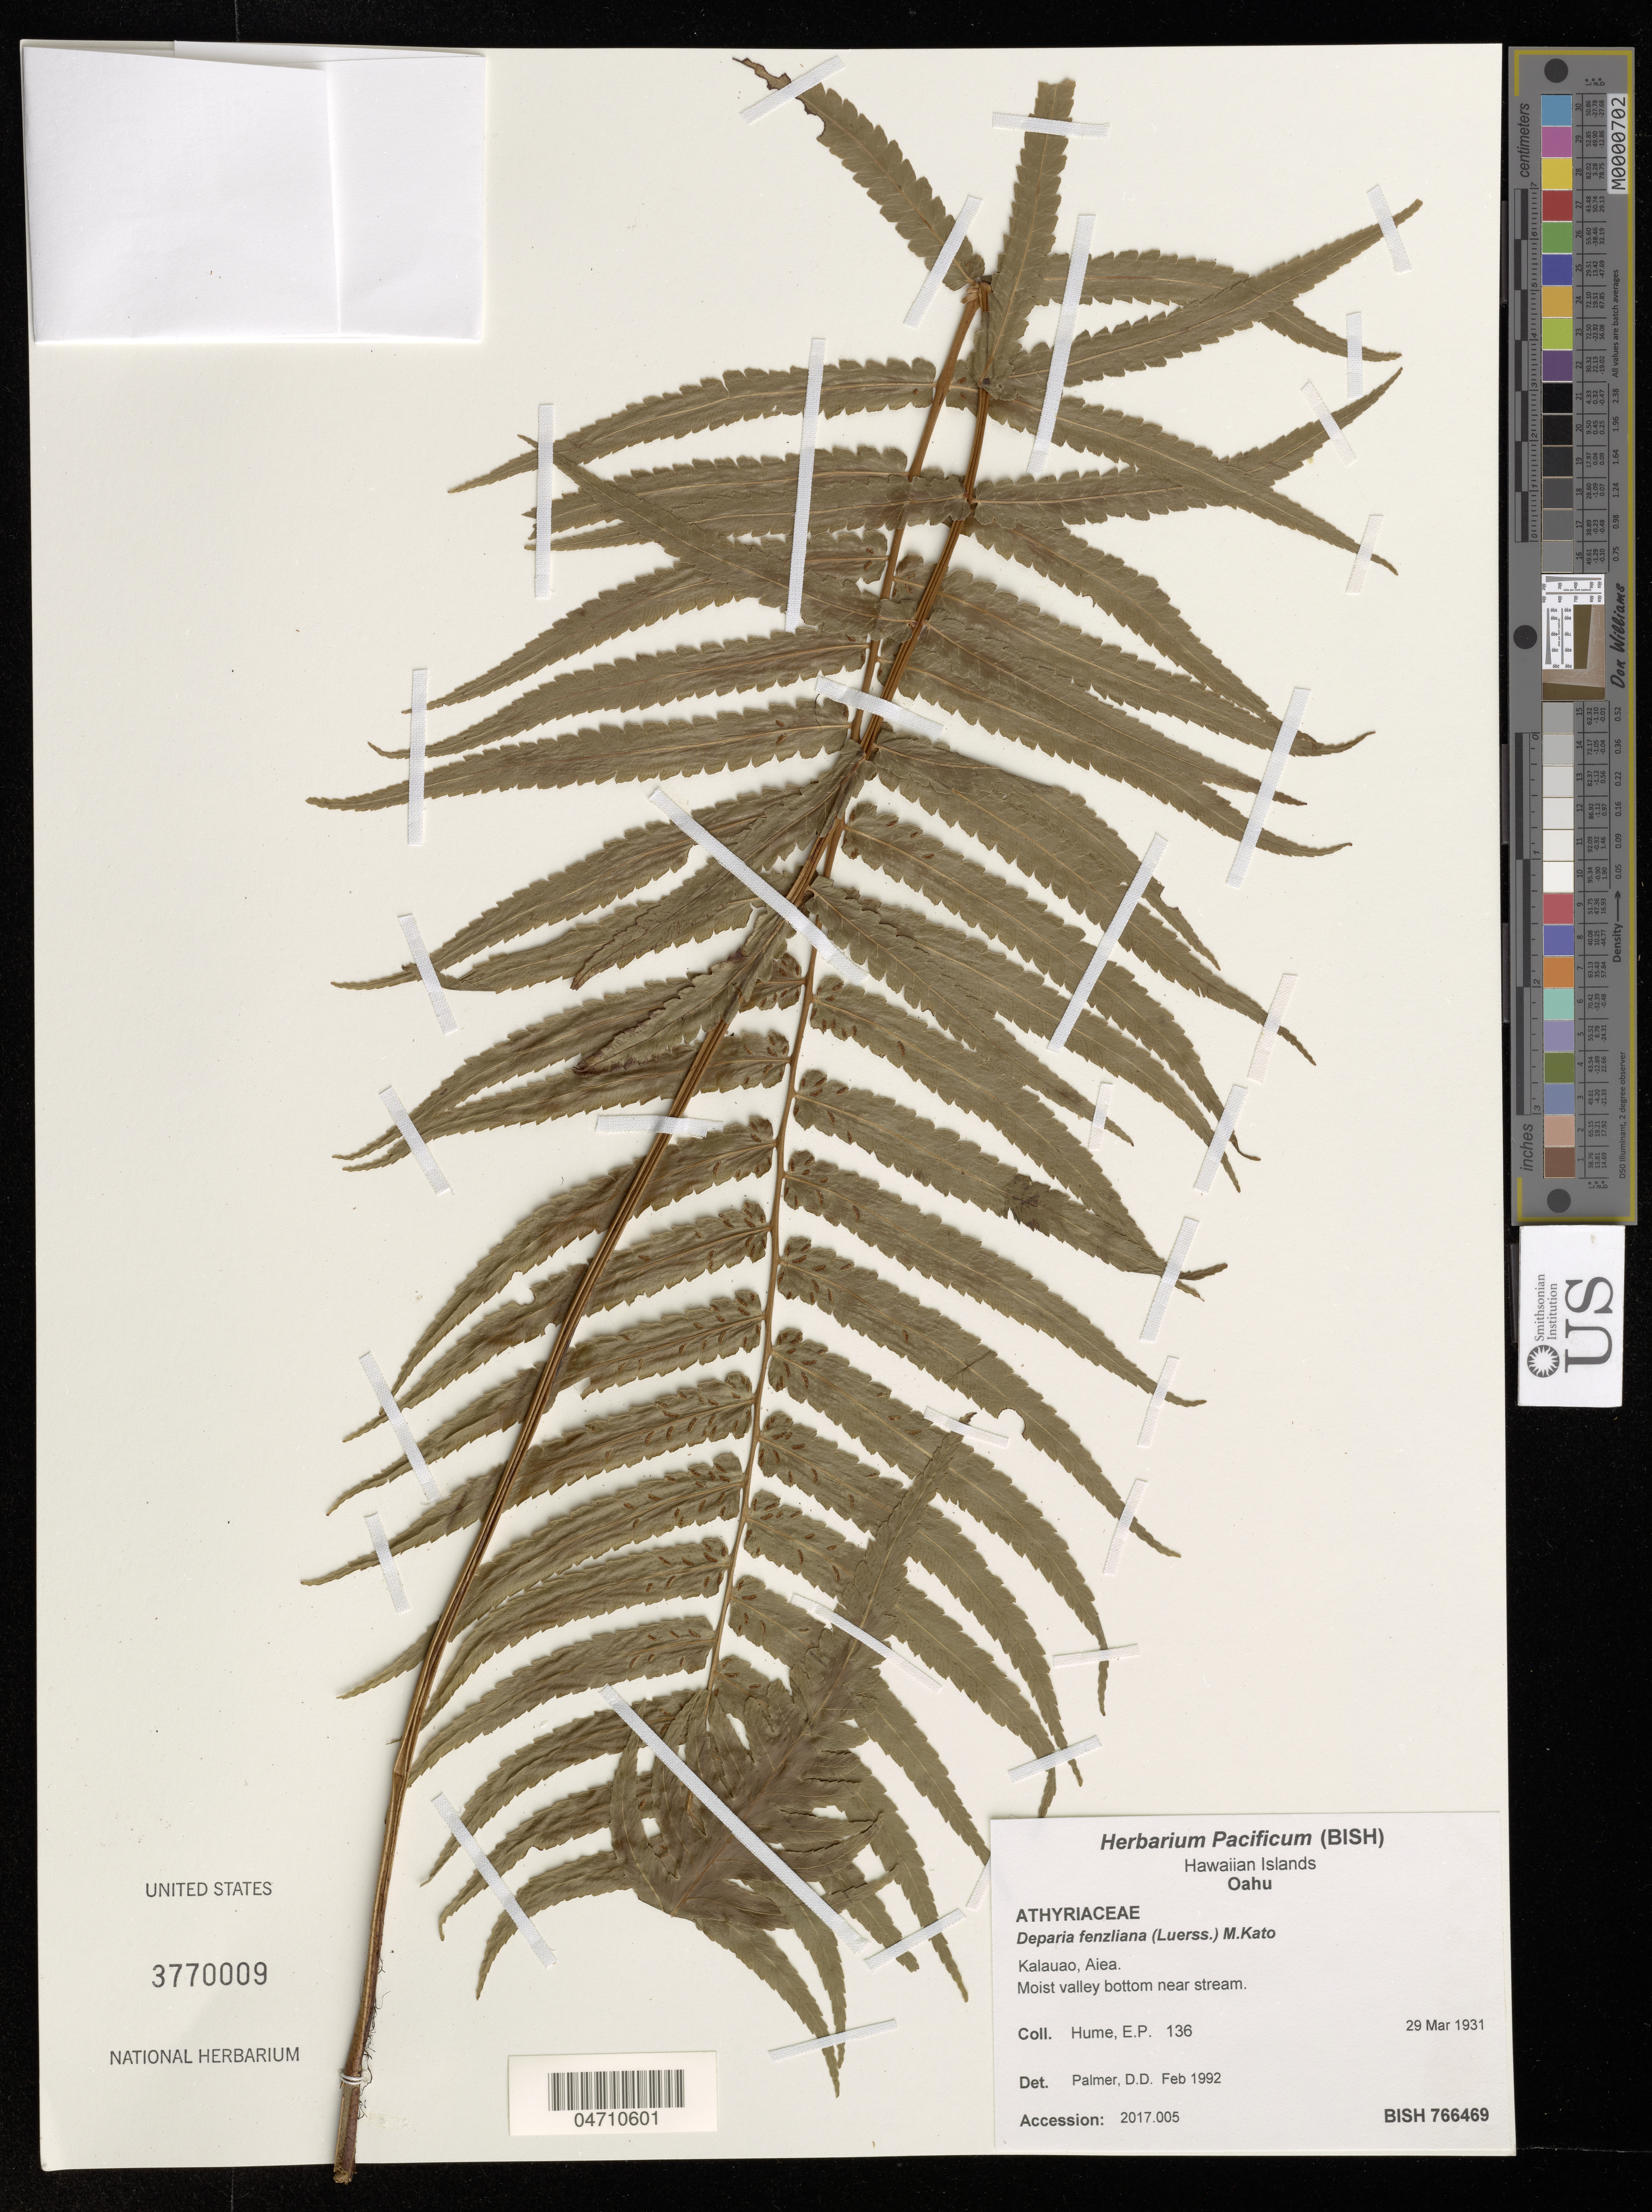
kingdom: Plantae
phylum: Tracheophyta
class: Polypodiopsida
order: Polypodiales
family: Athyriaceae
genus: Deparia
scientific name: Deparia fenzliana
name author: (Luerss.) M. Kato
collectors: E. P. Hume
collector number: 136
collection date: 1931-03-29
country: United States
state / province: Hawaii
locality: Hawaiian Islands. Oahu. Kalauao, Aiea.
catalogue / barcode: US 3770009